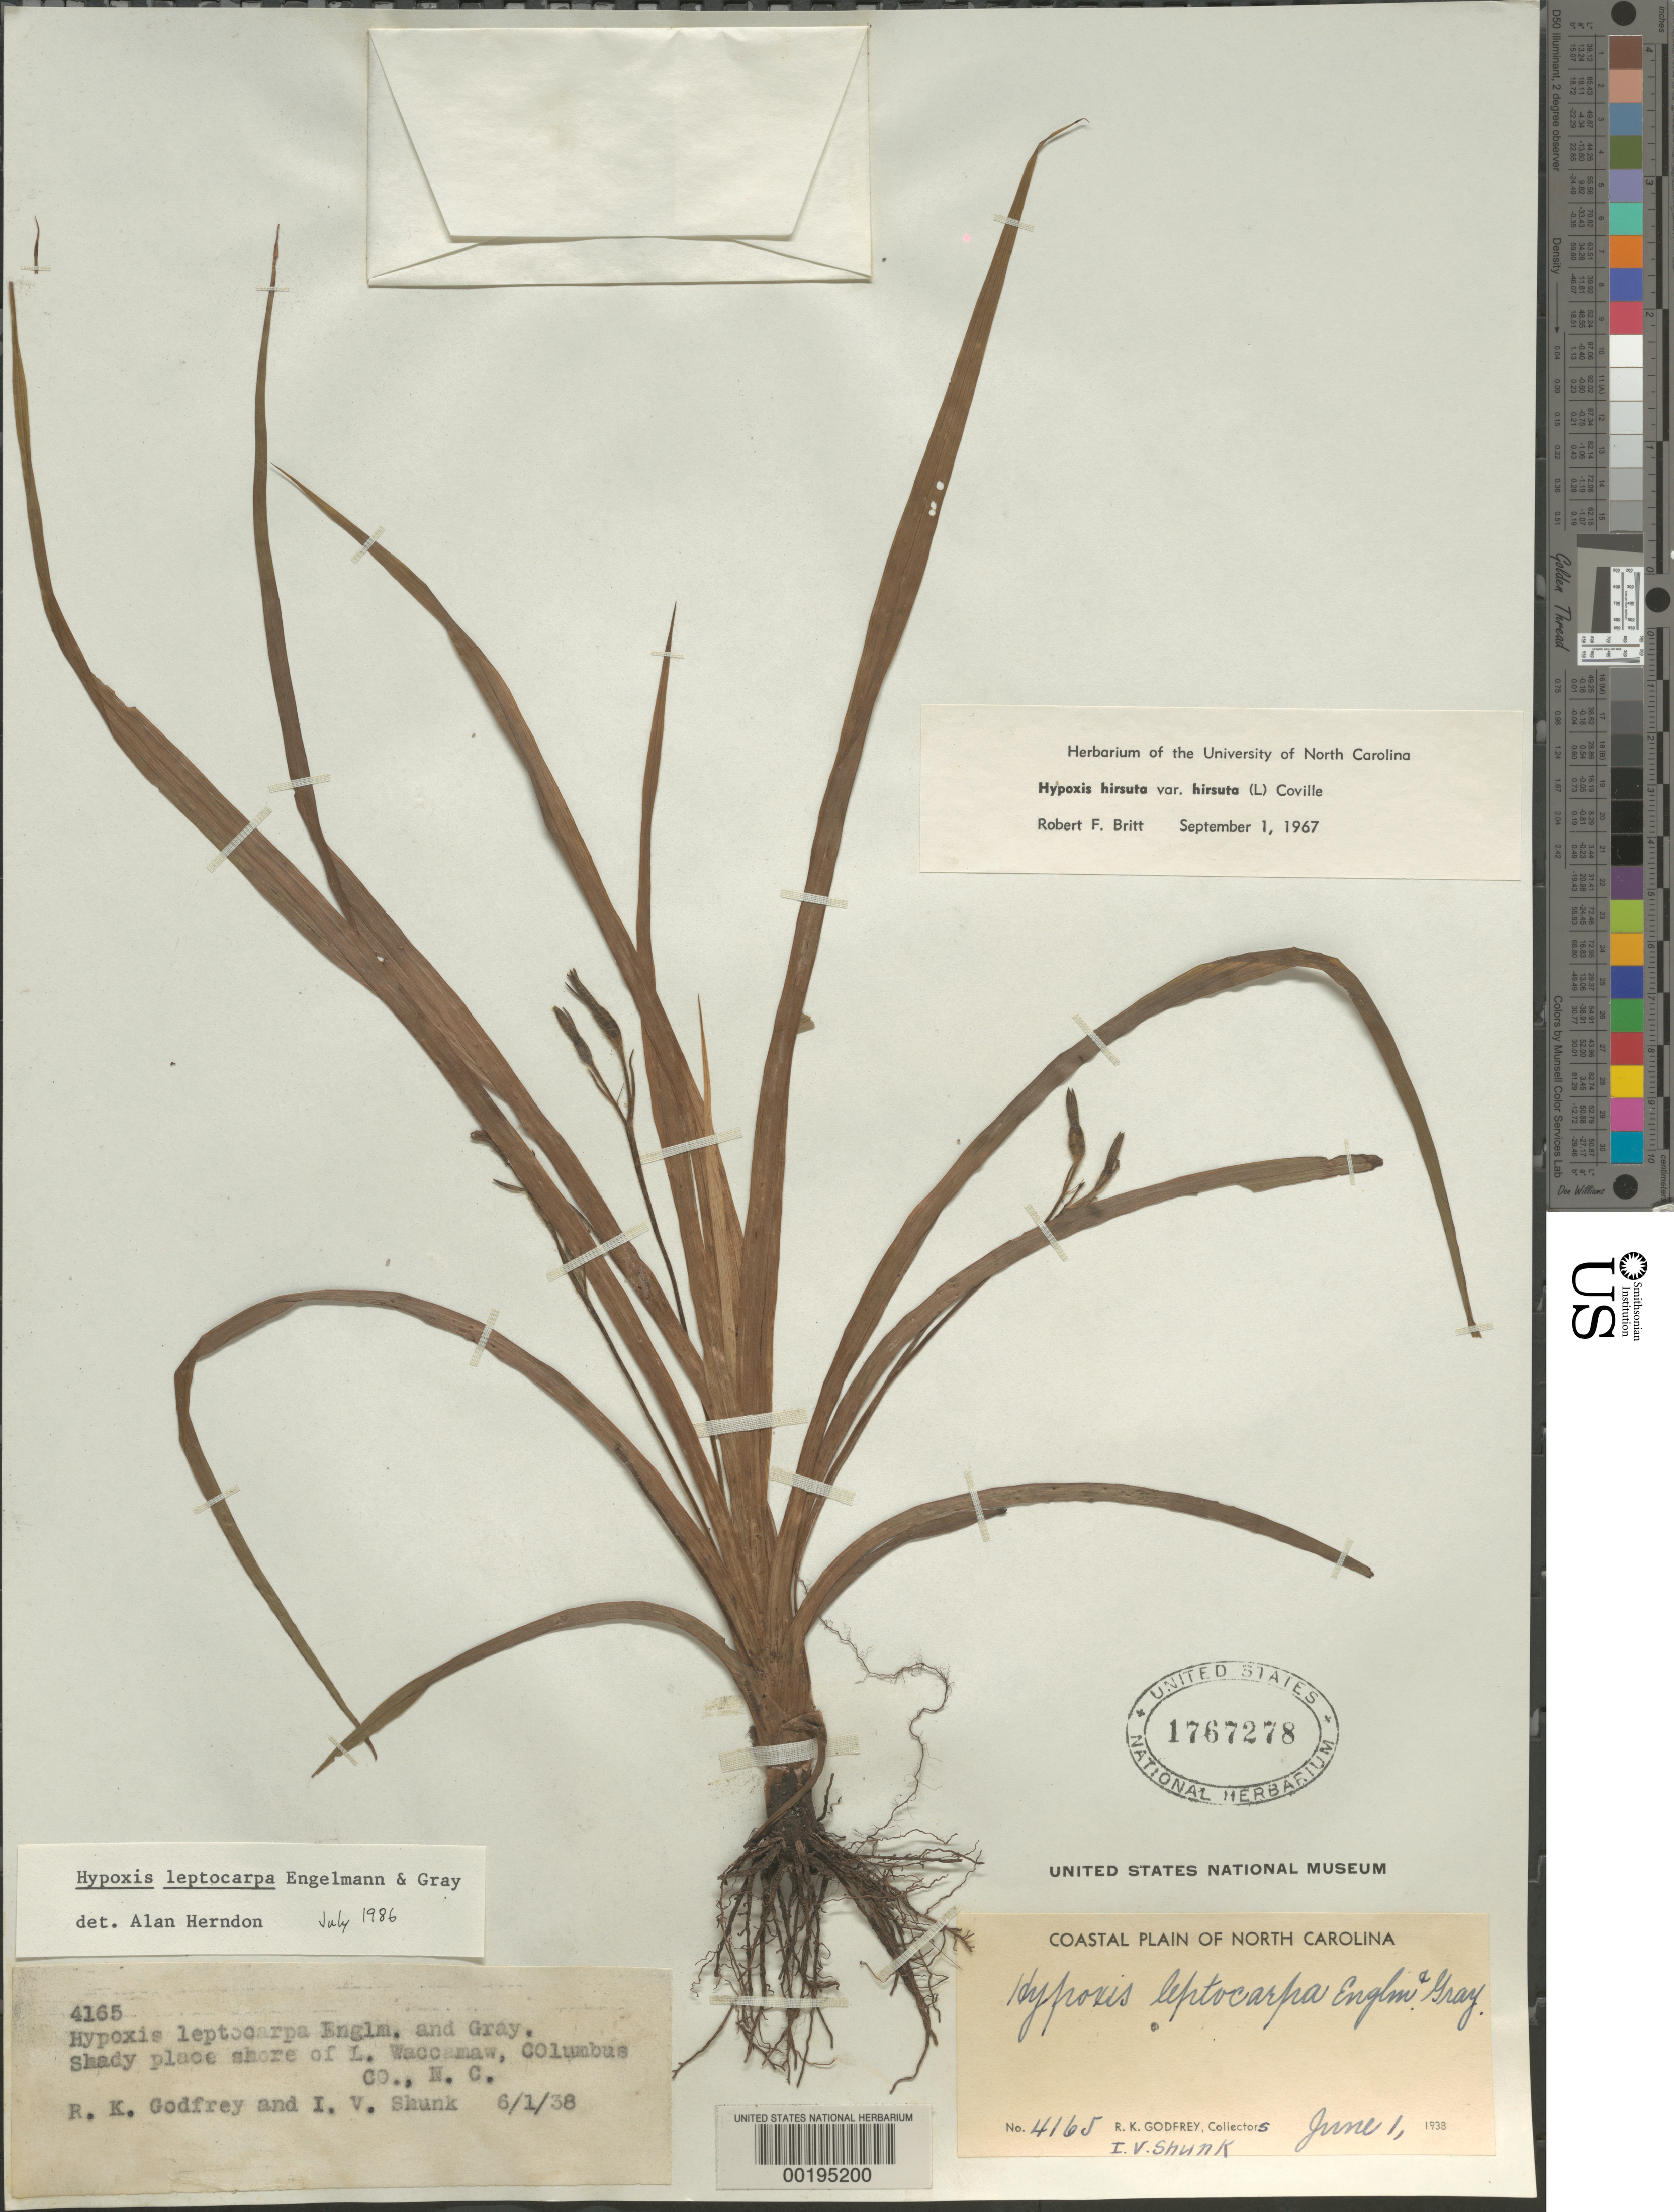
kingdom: Plantae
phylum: Tracheophyta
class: Liliopsida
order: Asparagales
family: Hypoxidaceae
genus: Hypoxis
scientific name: Hypoxis leptocarpa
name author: (Engelm. & A. Gray) Small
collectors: R. K. Godfrey & I. Shunk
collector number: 4165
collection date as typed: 01 Jun 1938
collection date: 1938-06-01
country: United States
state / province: North Carolina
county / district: Columbus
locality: Lake waccamaw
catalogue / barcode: US 1767278